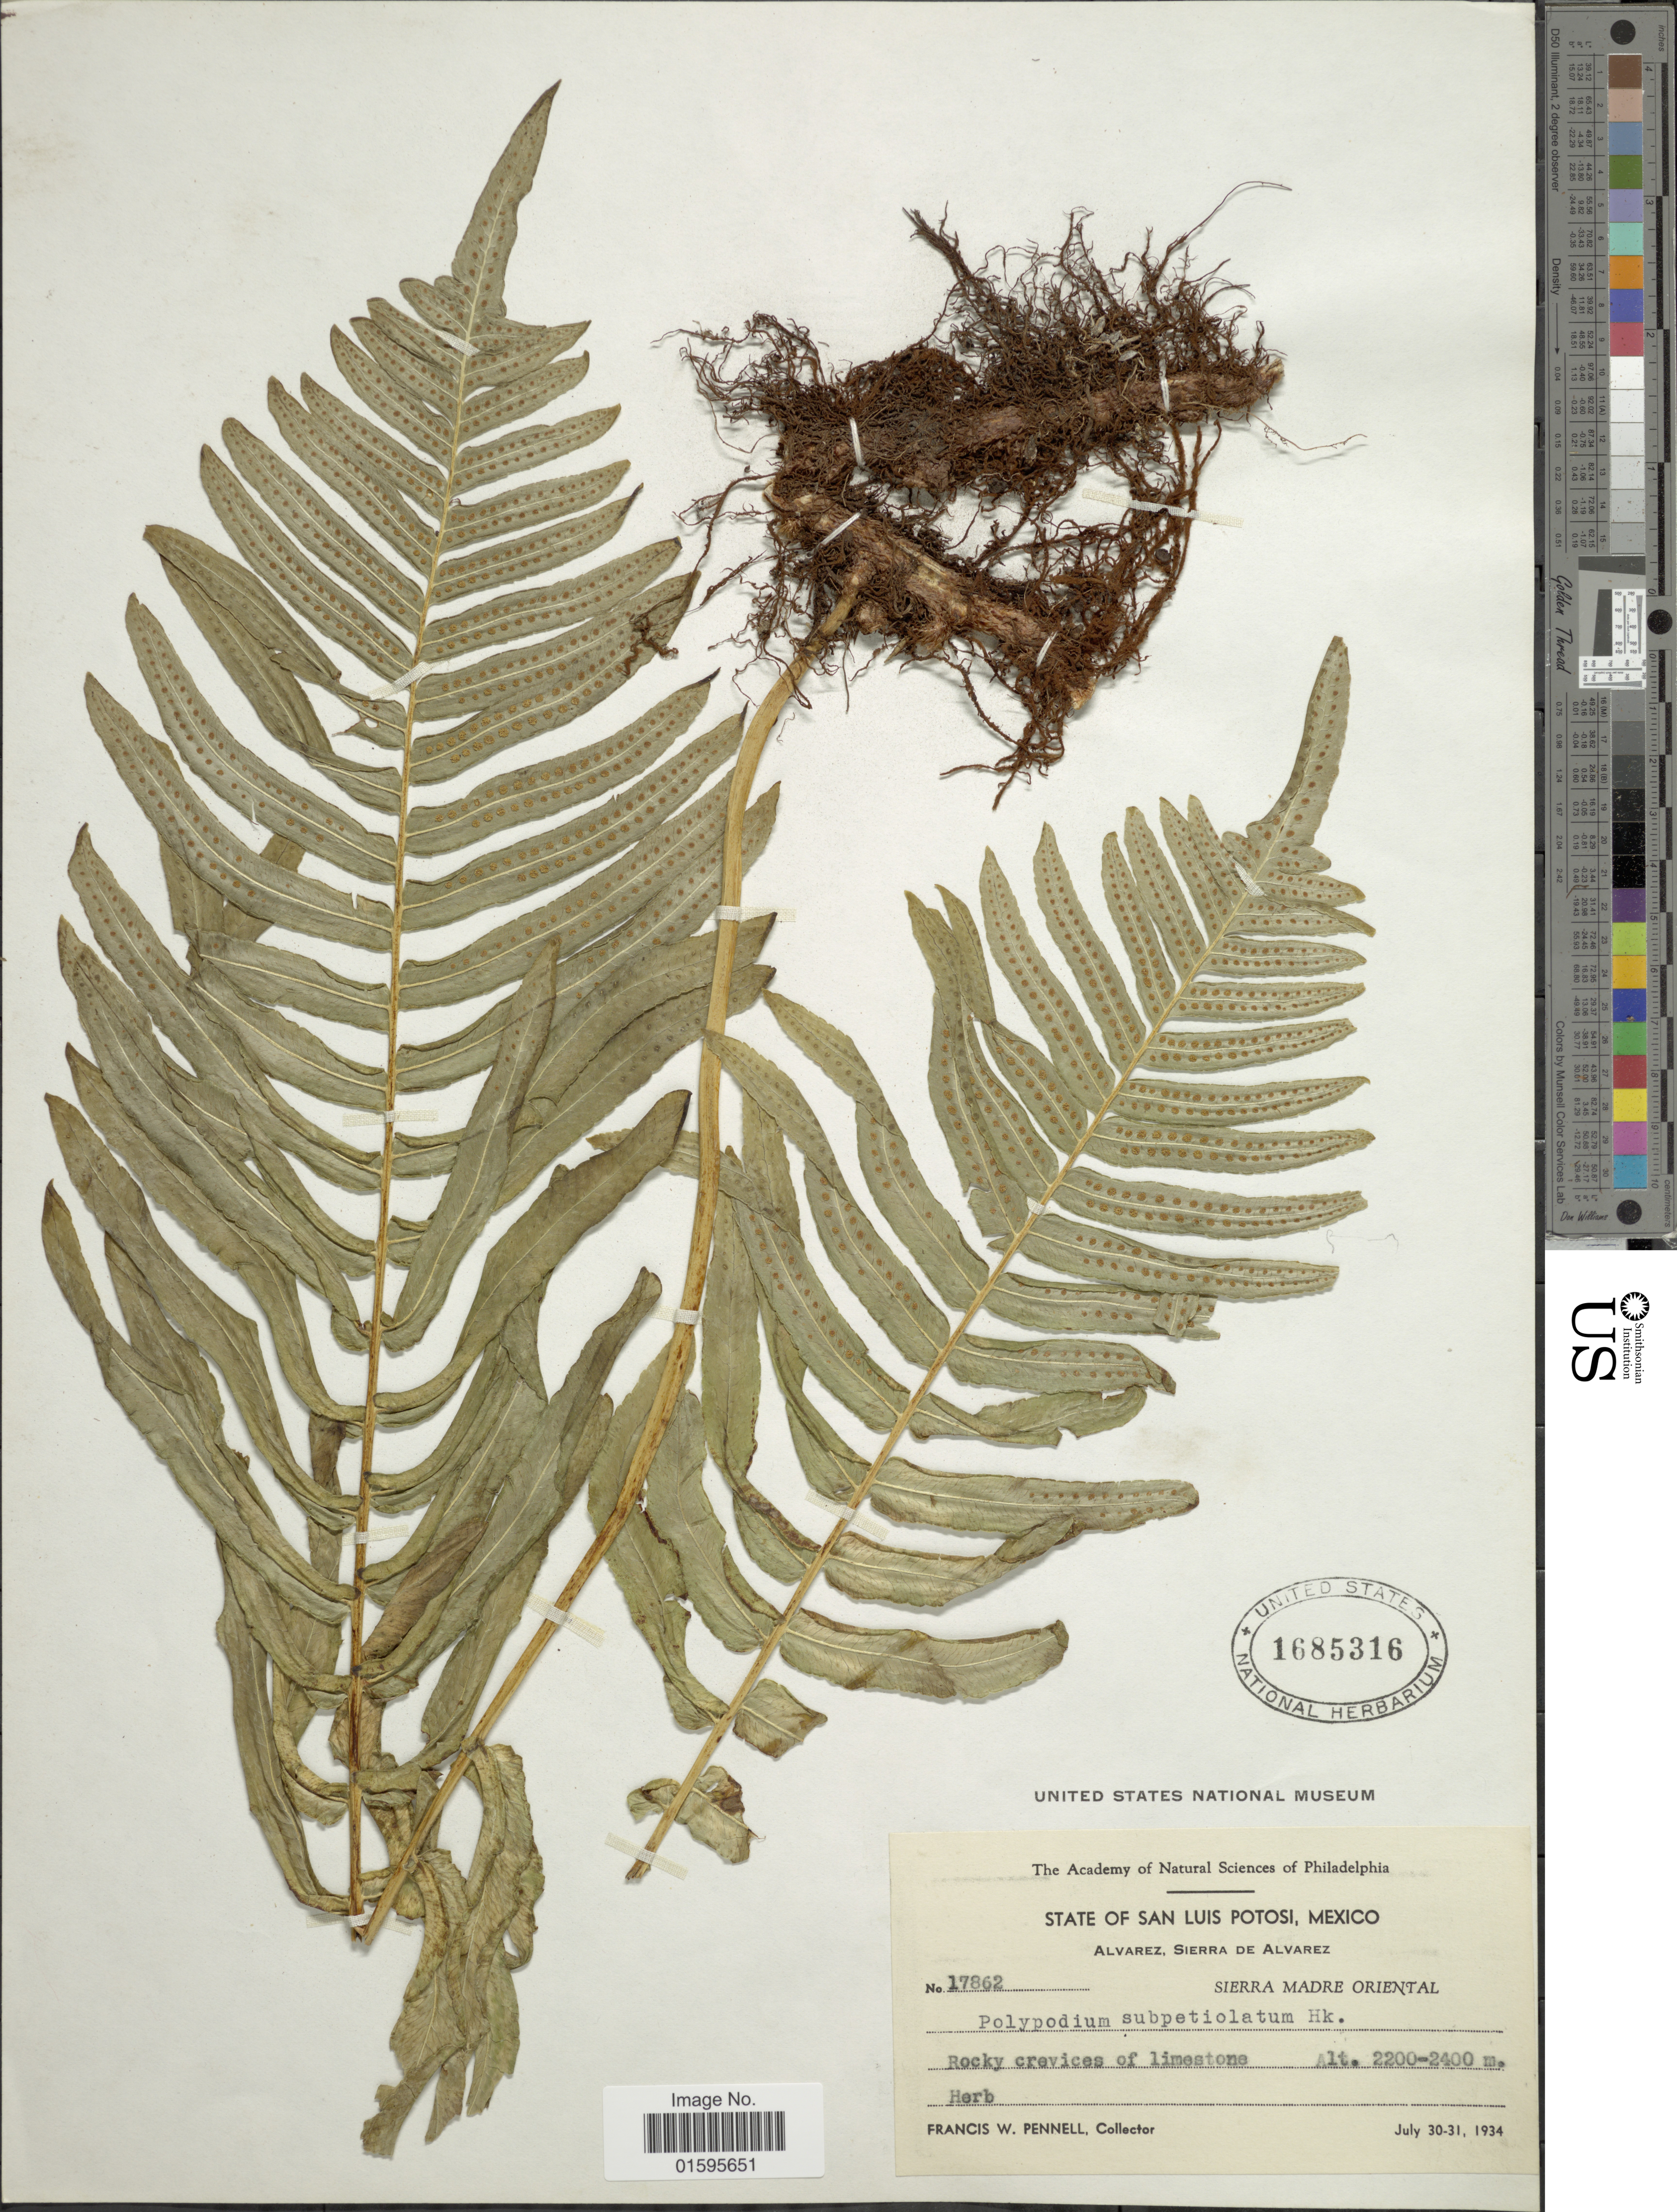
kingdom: Plantae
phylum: Tracheophyta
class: Polypodiopsida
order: Polypodiales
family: Polypodiaceae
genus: Polypodium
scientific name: Polypodium subpetiolatum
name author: Hook.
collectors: F. W. Pennell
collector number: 17862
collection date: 1934-07-30/1934-07-31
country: Mexico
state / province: San Luis Potosí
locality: State of San Luis Potosi, Alvarez, Sierra de Alvarez, Sierra Madre Oriental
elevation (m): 2200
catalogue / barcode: US 1685316